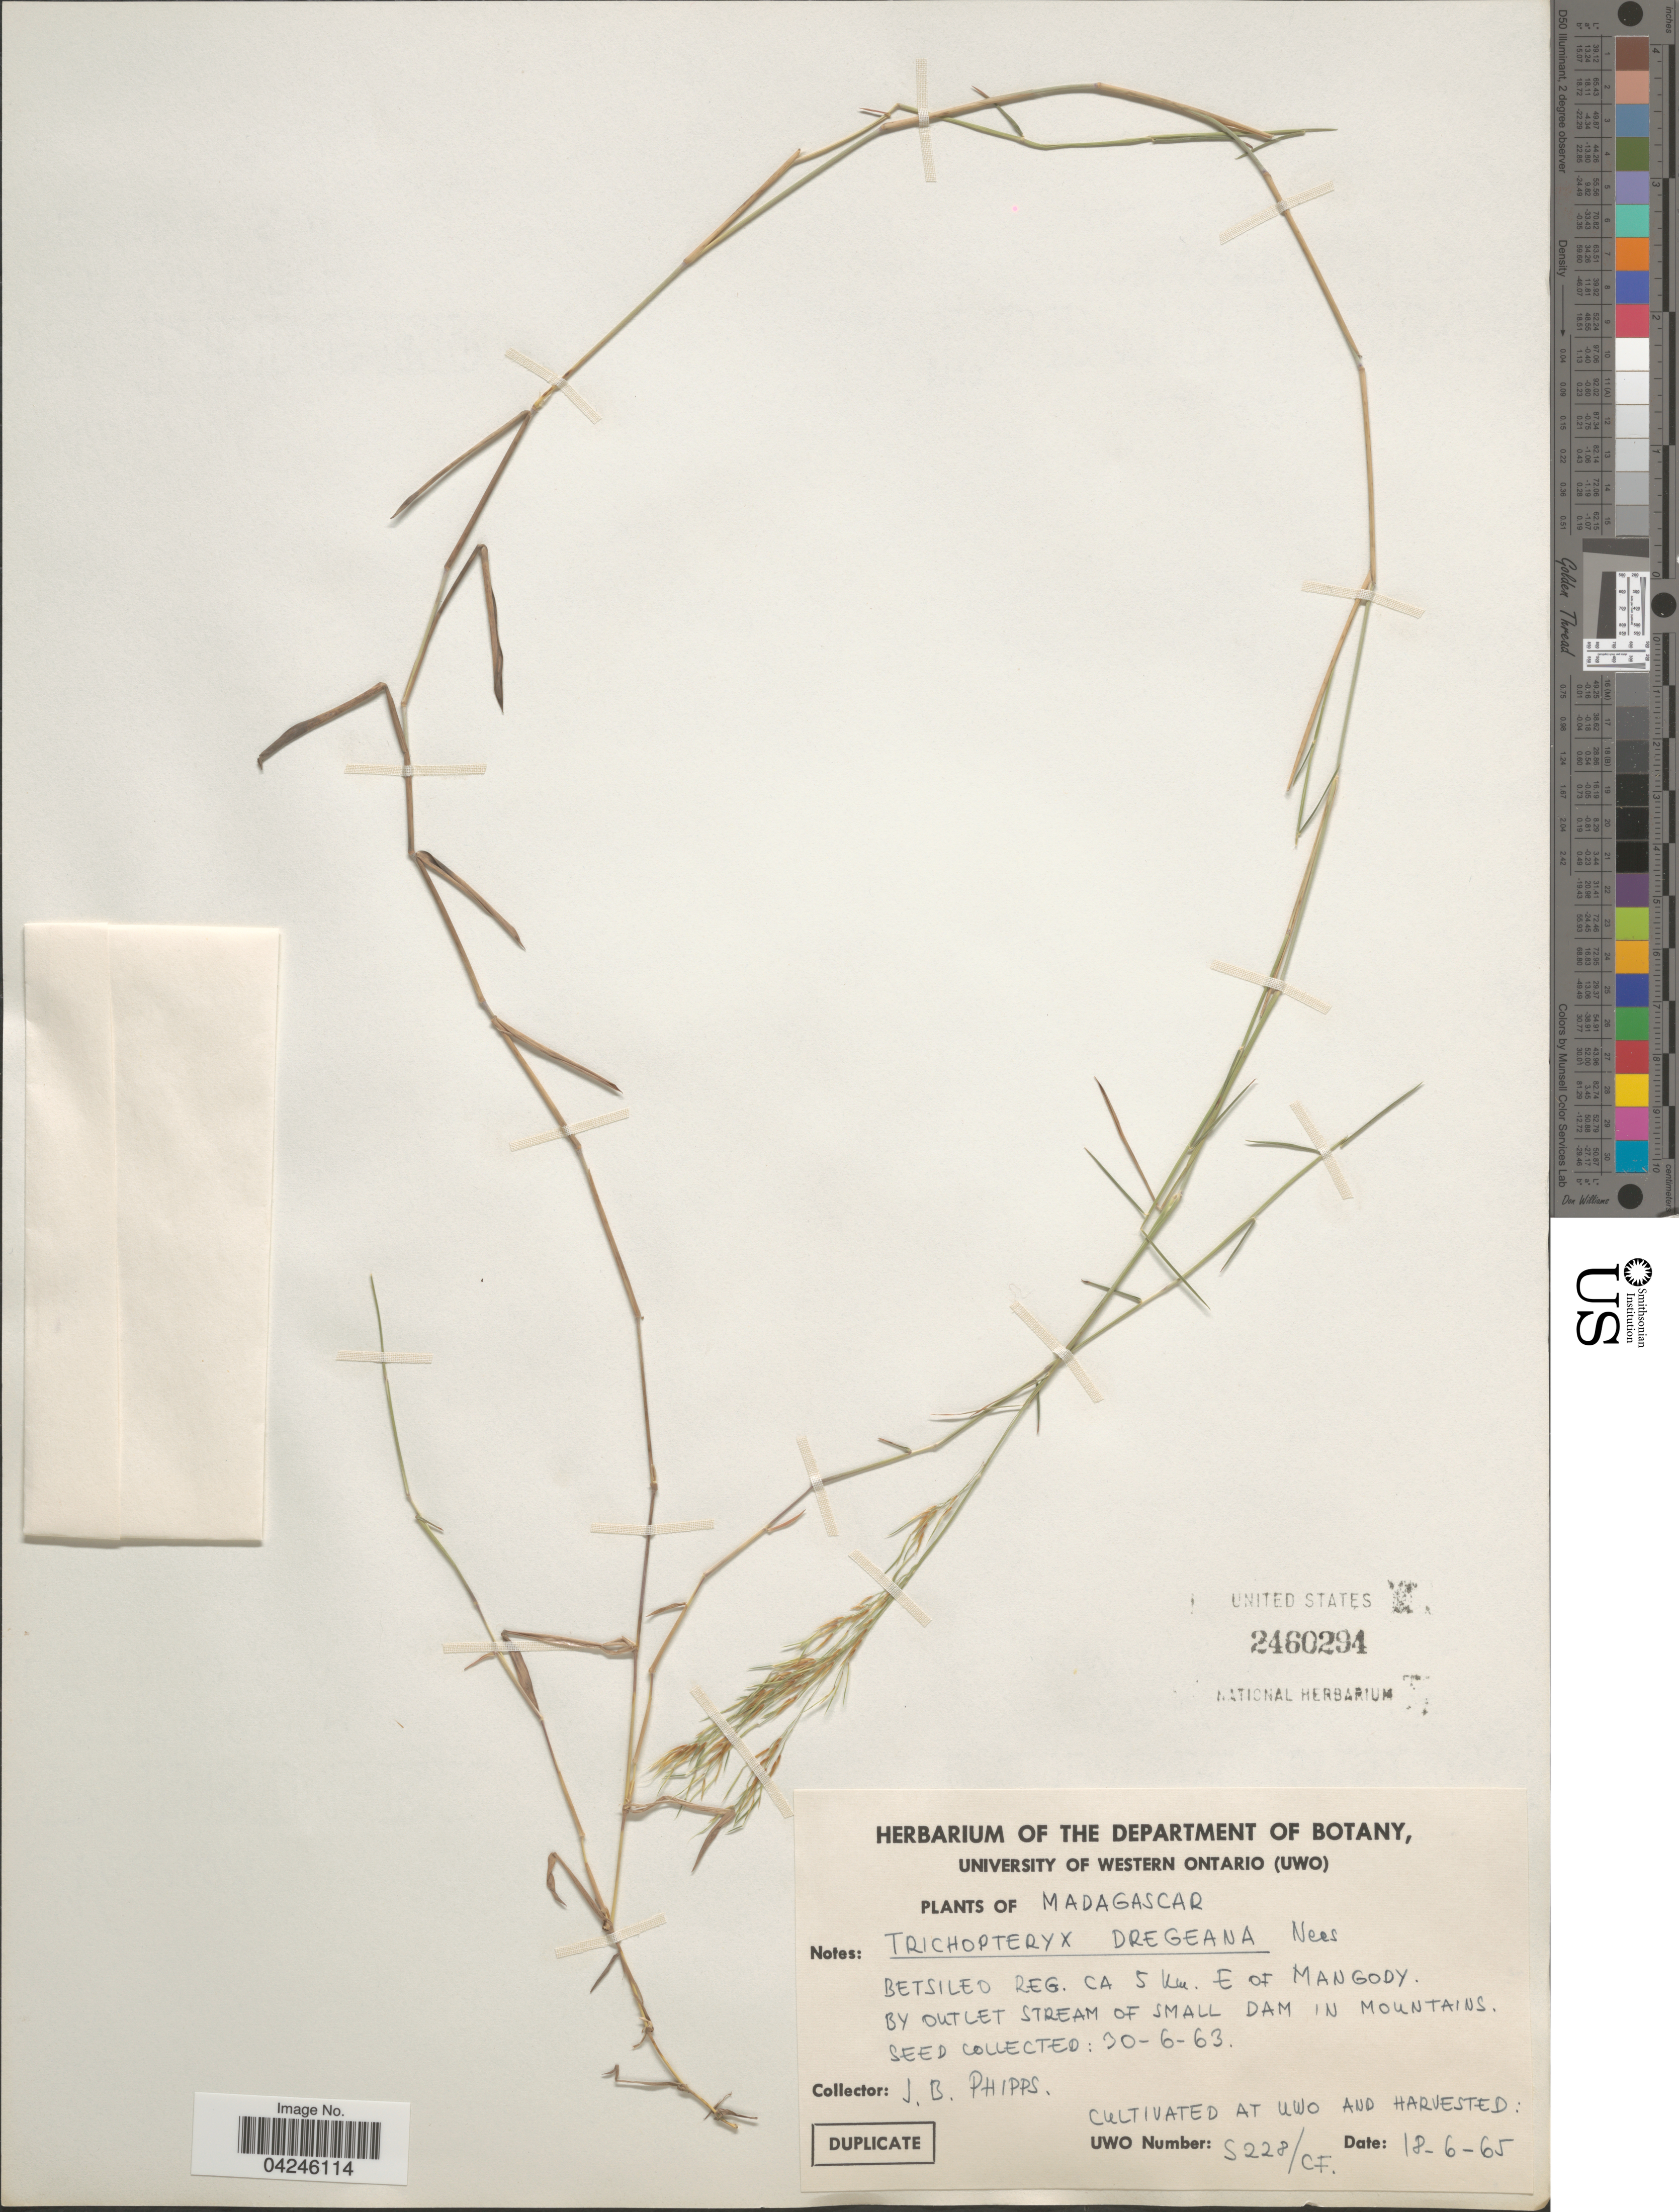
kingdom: Plantae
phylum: Tracheophyta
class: Liliopsida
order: Poales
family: Poaceae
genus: Trichopteryx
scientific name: Trichopteryx dregeana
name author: Nees ex Lindl.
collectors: J. Phipps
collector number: S228/CF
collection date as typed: Transcribed d/m/y: 18/6/65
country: Canada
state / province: Ontario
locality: Cultivated at UWO and harvested.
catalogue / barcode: US 2460294